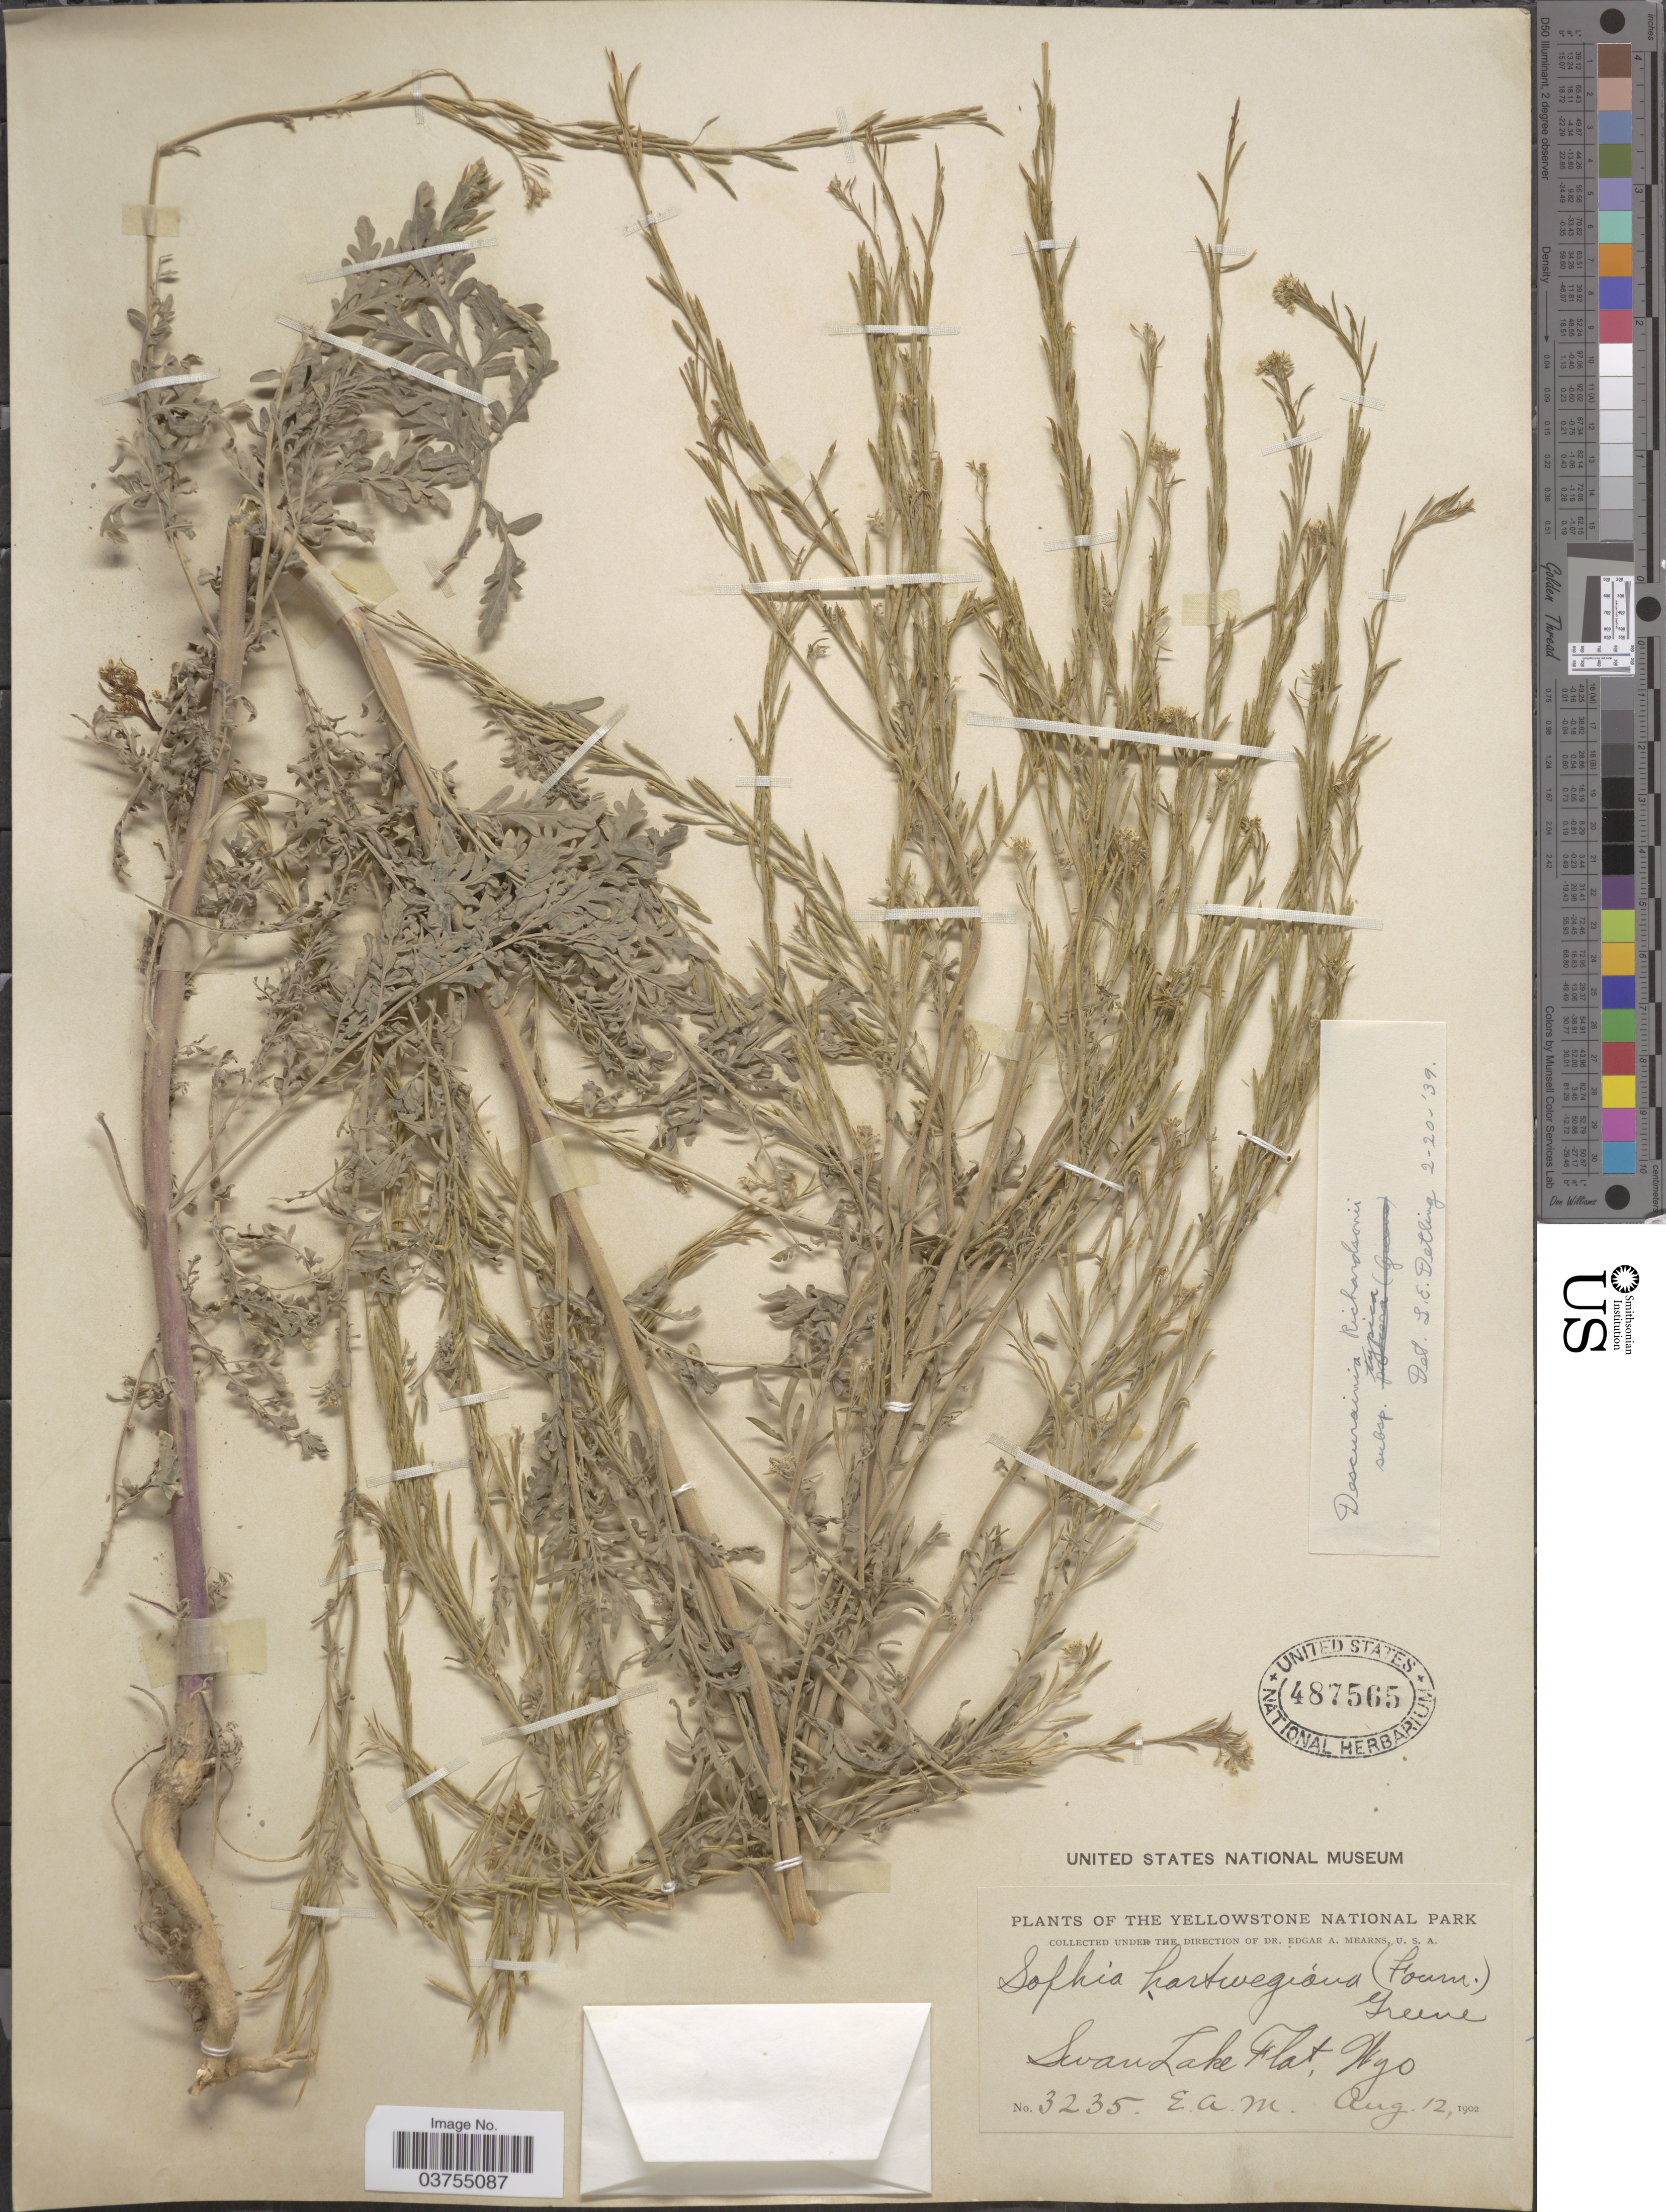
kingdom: Plantae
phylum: Tracheophyta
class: Magnoliopsida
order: Brassicales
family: Brassicaceae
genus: Descurainia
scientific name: Descurainia richardsonii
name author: (C.A. Mey.) O.E. Schulz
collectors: E. A. Mearns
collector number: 3235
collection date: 1902-08-12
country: United States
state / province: Wyoming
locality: The Yellowstone National Park. Swan Lake Flat.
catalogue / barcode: US 487565